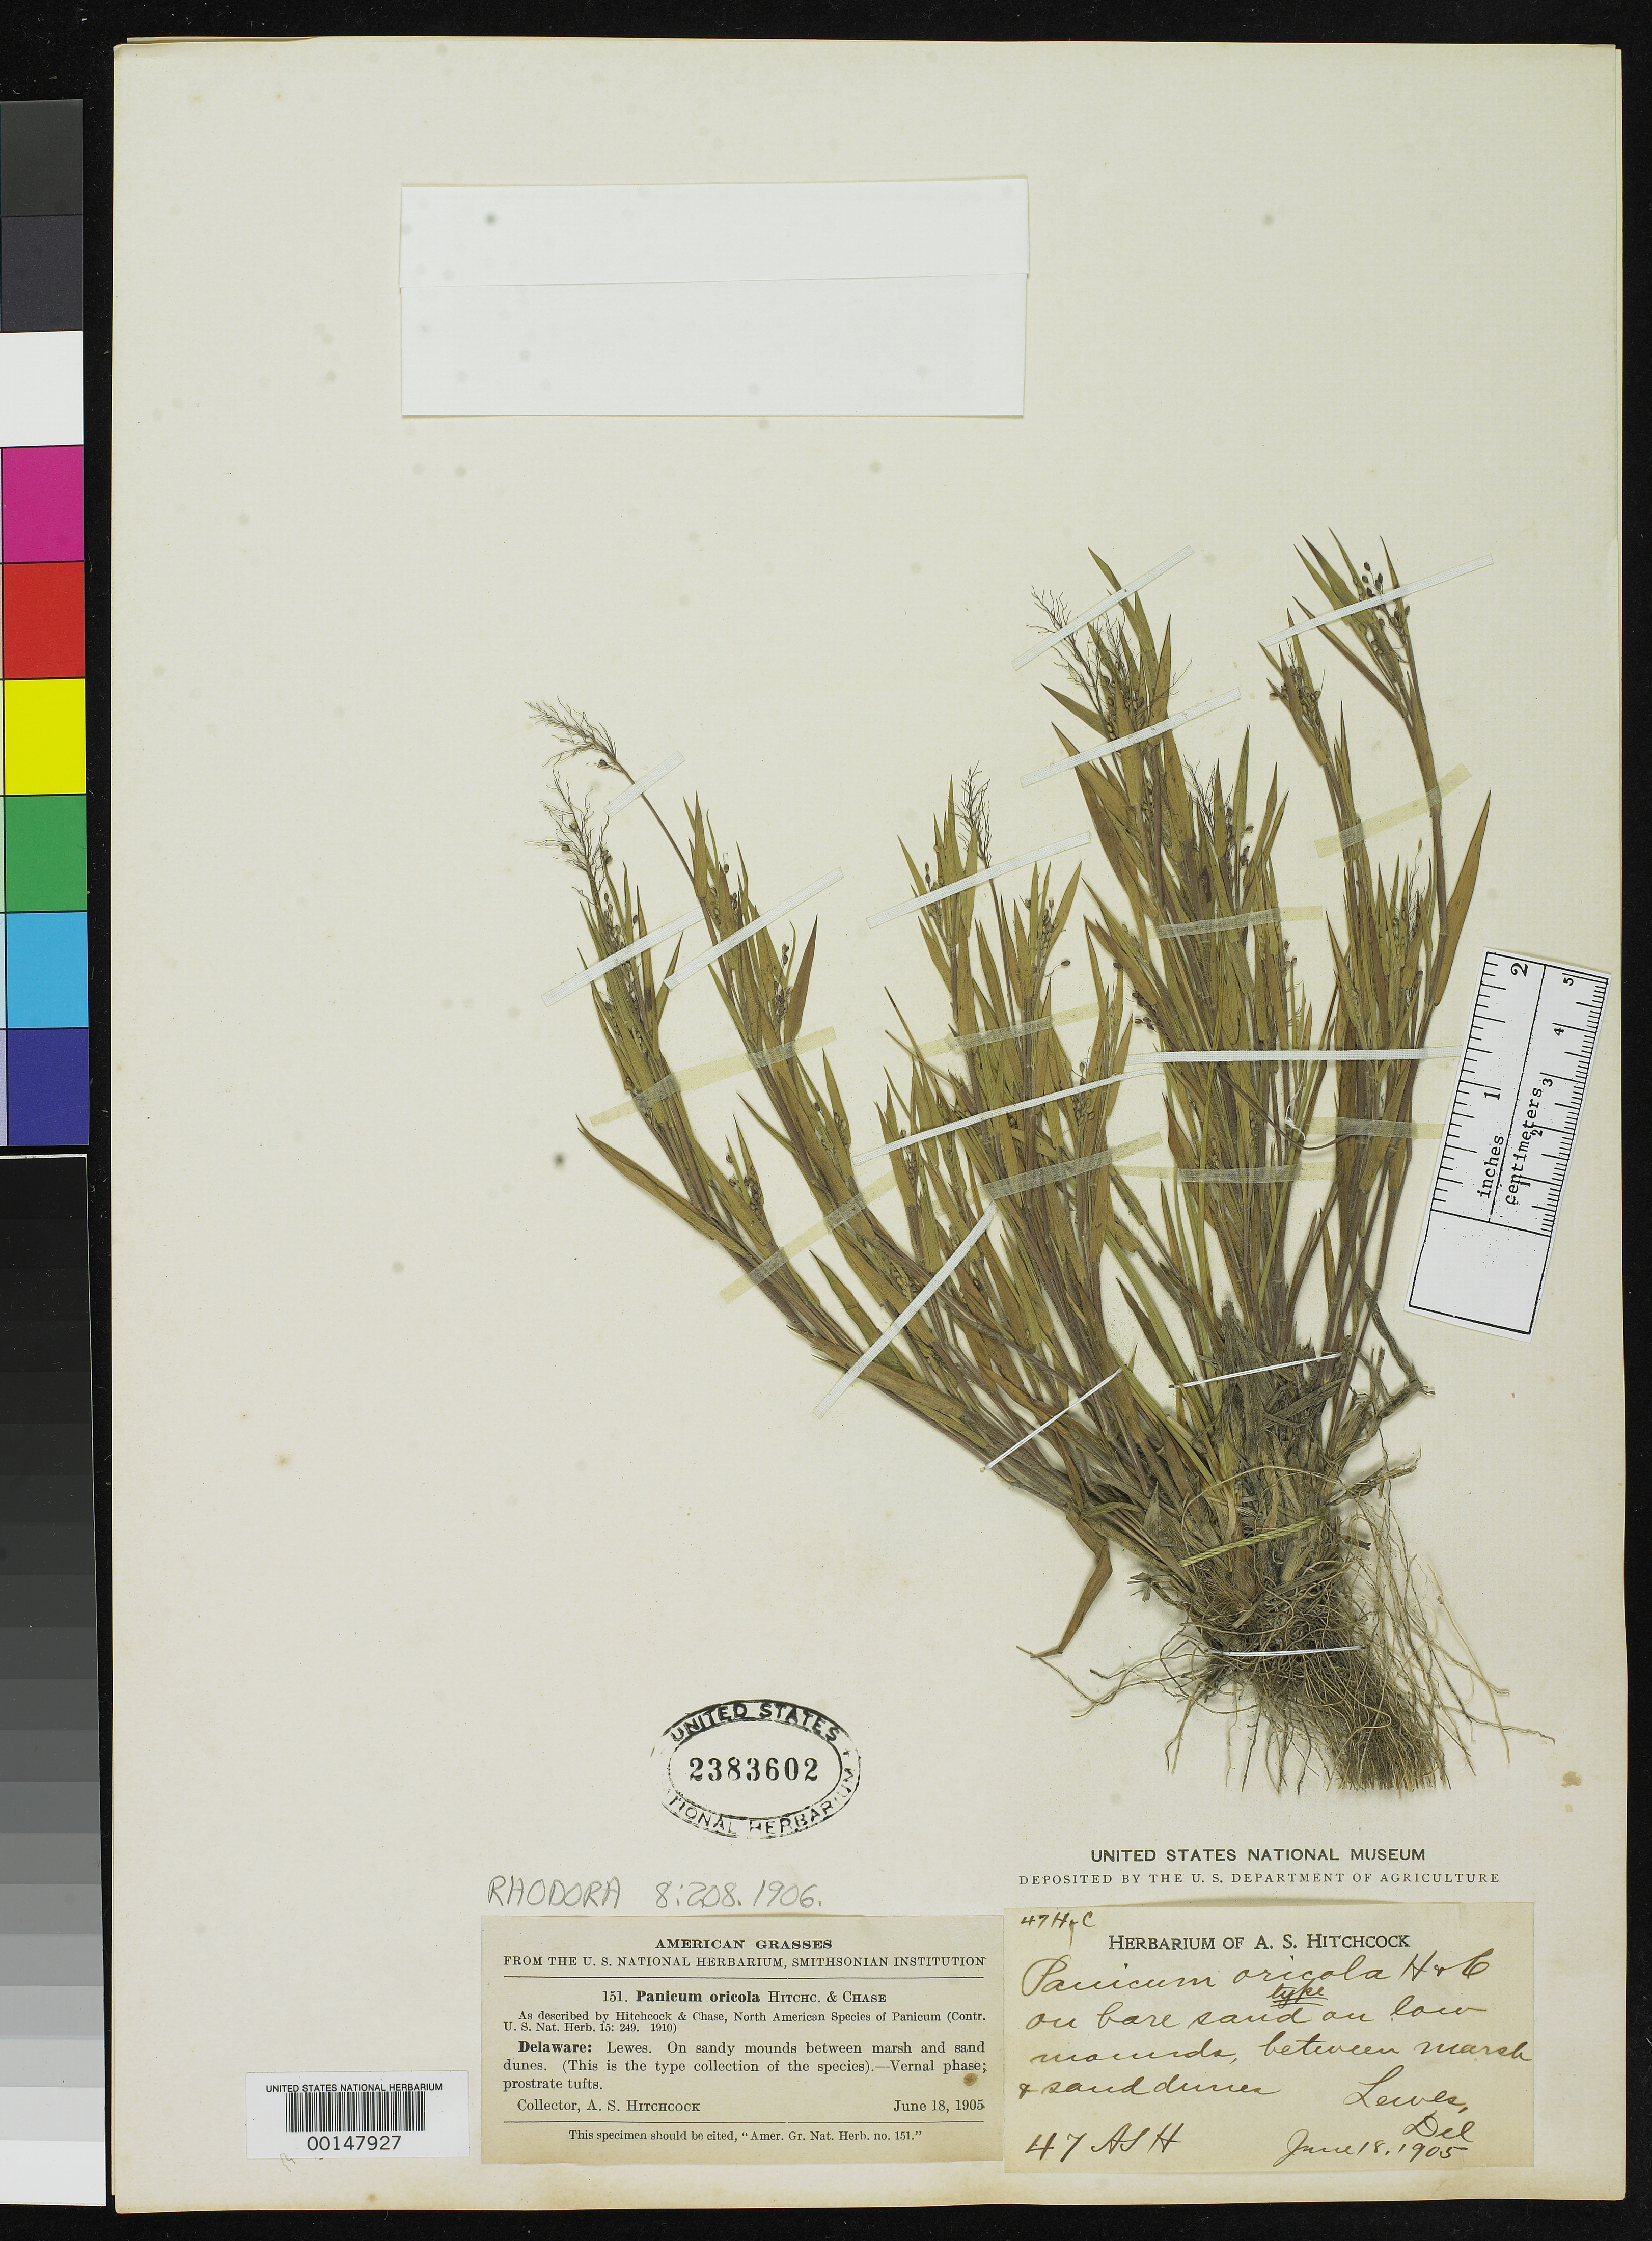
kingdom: Plantae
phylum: Tracheophyta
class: Liliopsida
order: Poales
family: Poaceae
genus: Panicum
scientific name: Panicum oricola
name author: Hitchc. & Chase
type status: Holotype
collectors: A. S. Hitchcock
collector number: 47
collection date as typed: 18 Jun 1905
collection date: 1905-06-18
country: United States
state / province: Delaware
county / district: Sussex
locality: Lewes.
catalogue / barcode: US 2383602